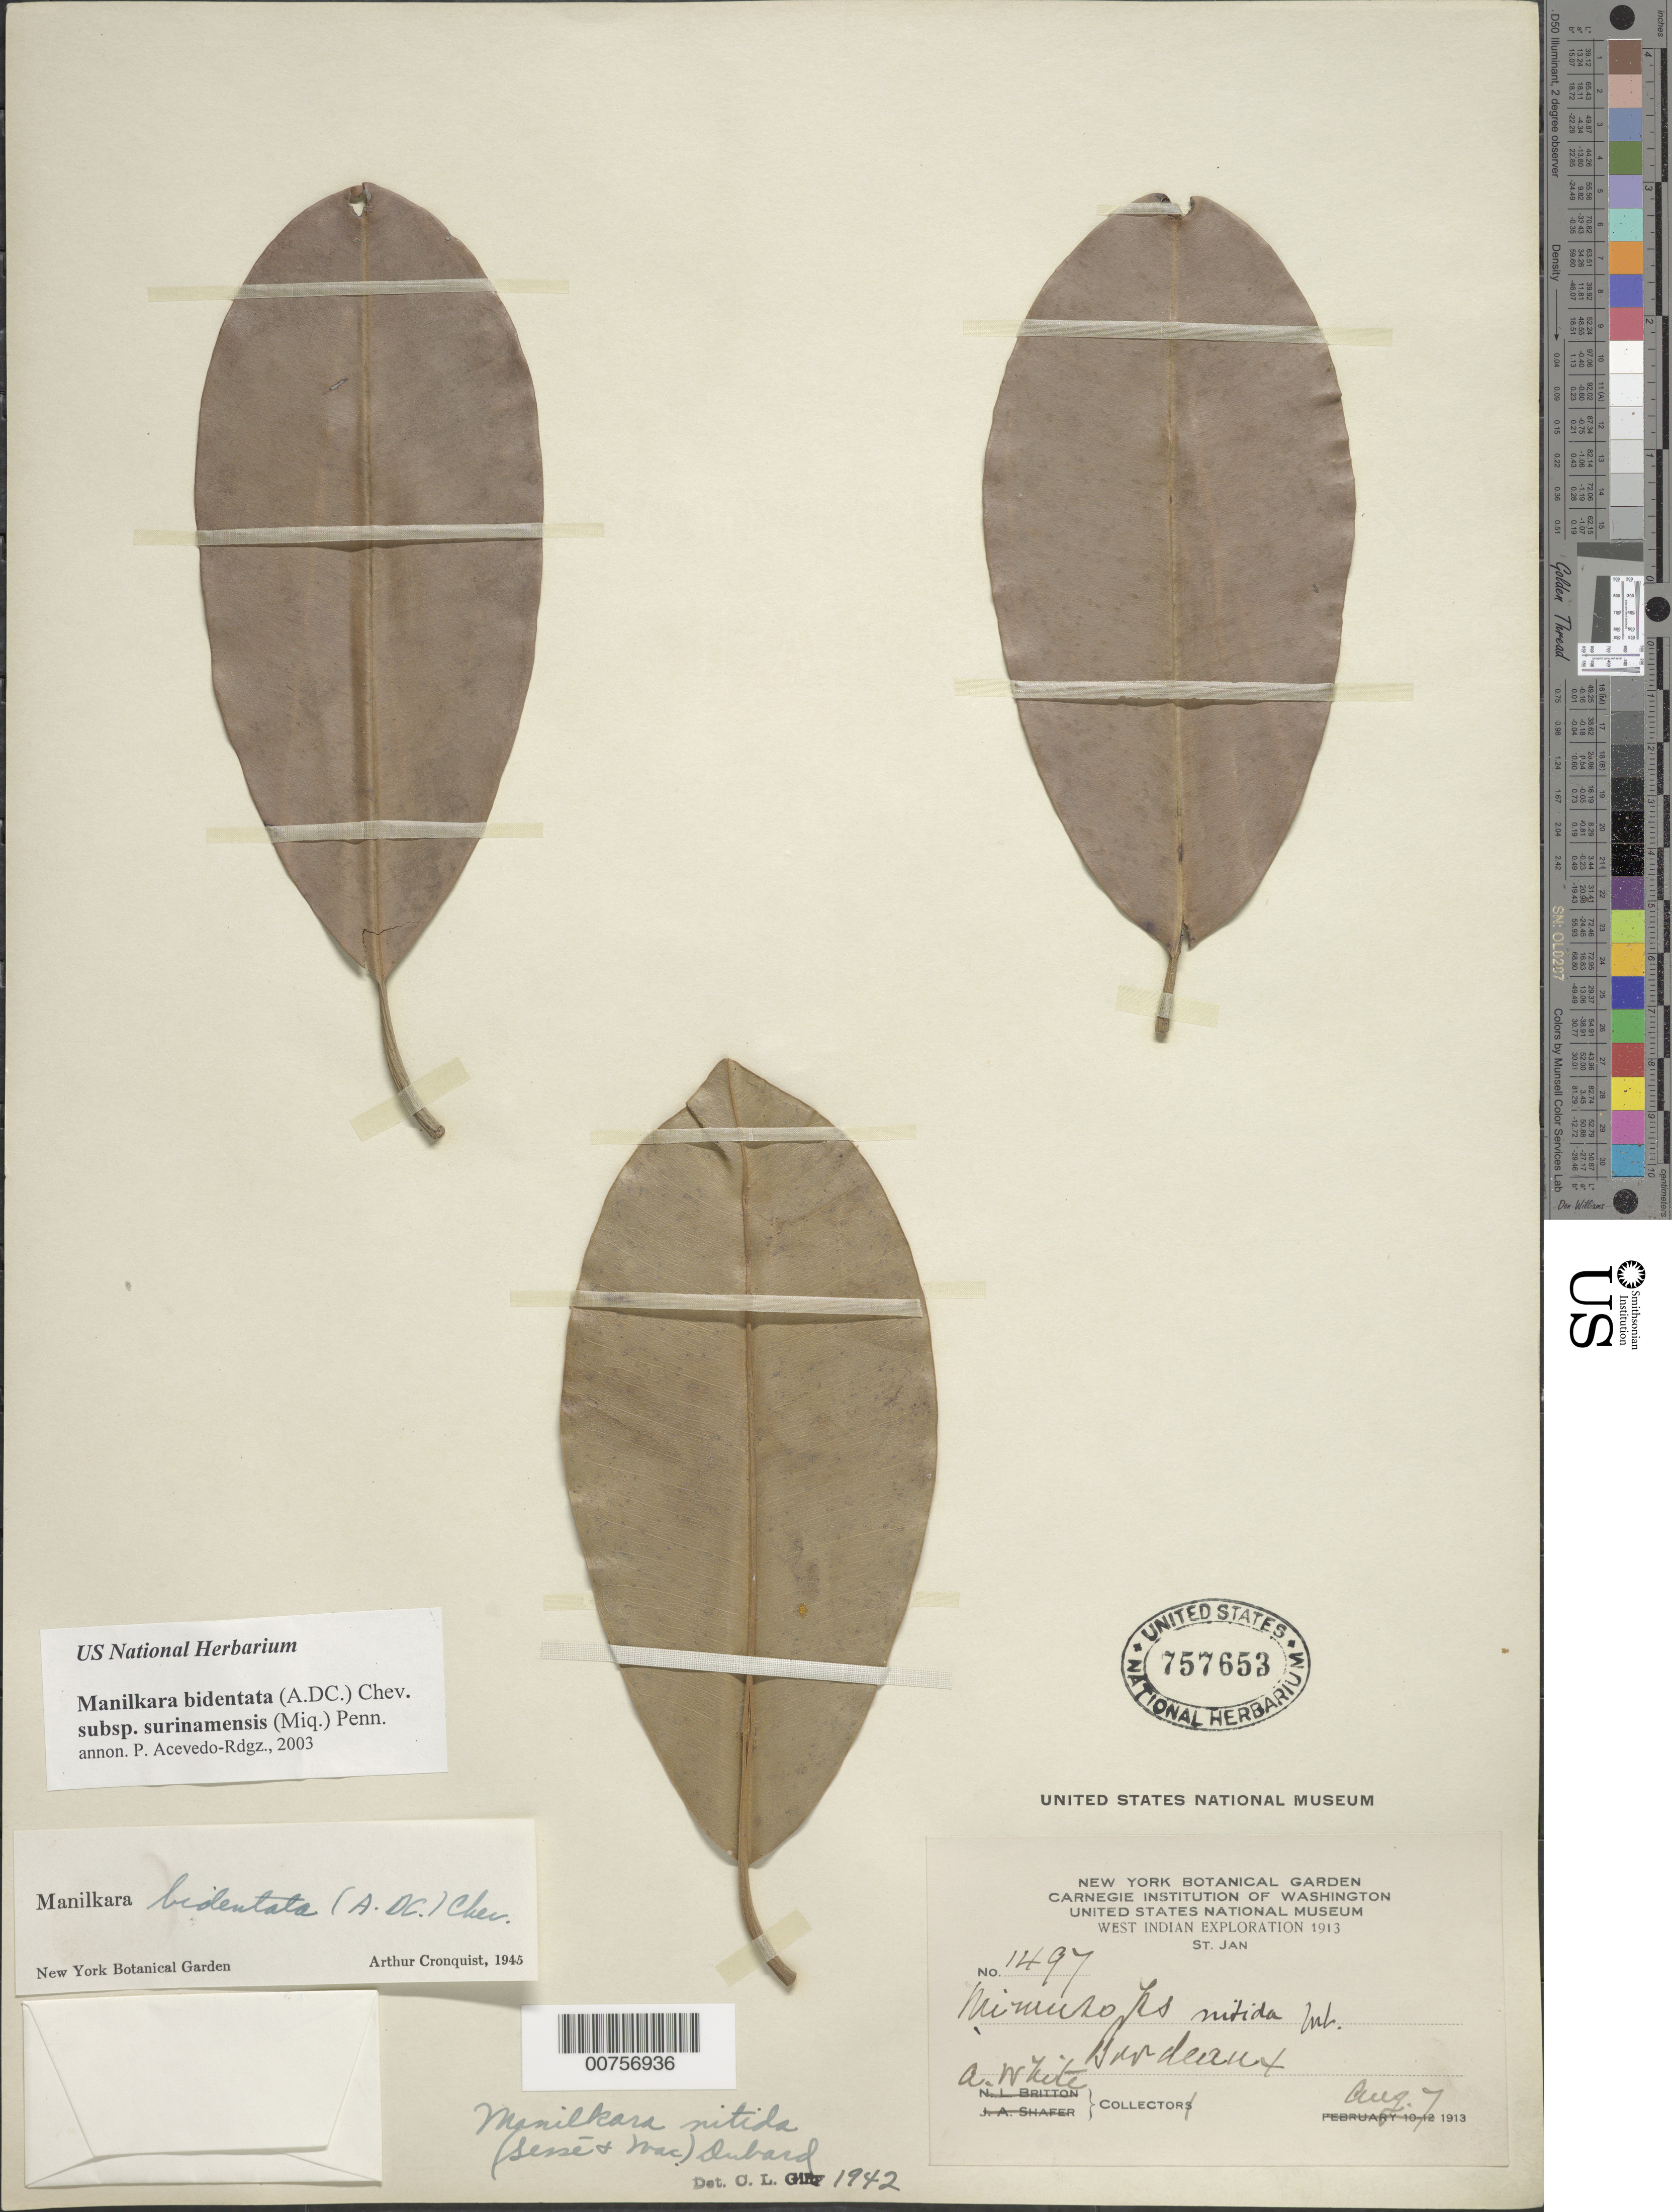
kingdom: Plantae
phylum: Tracheophyta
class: Magnoliopsida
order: Ericales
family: Sapotaceae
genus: Manilkara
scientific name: Manilkara bidentata subsp. surinamensis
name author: (Miq.) T.D. Penn.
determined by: Acevedo-Rodríguez, P., (BOT), Smithsonian Institution - National Museum of Natural History (UNITED STATES)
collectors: A. White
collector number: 1497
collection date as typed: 07 Aug 1913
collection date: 1913-08-07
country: U.S. Virgin Islands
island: St. John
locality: Bordeaux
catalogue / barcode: US 757653